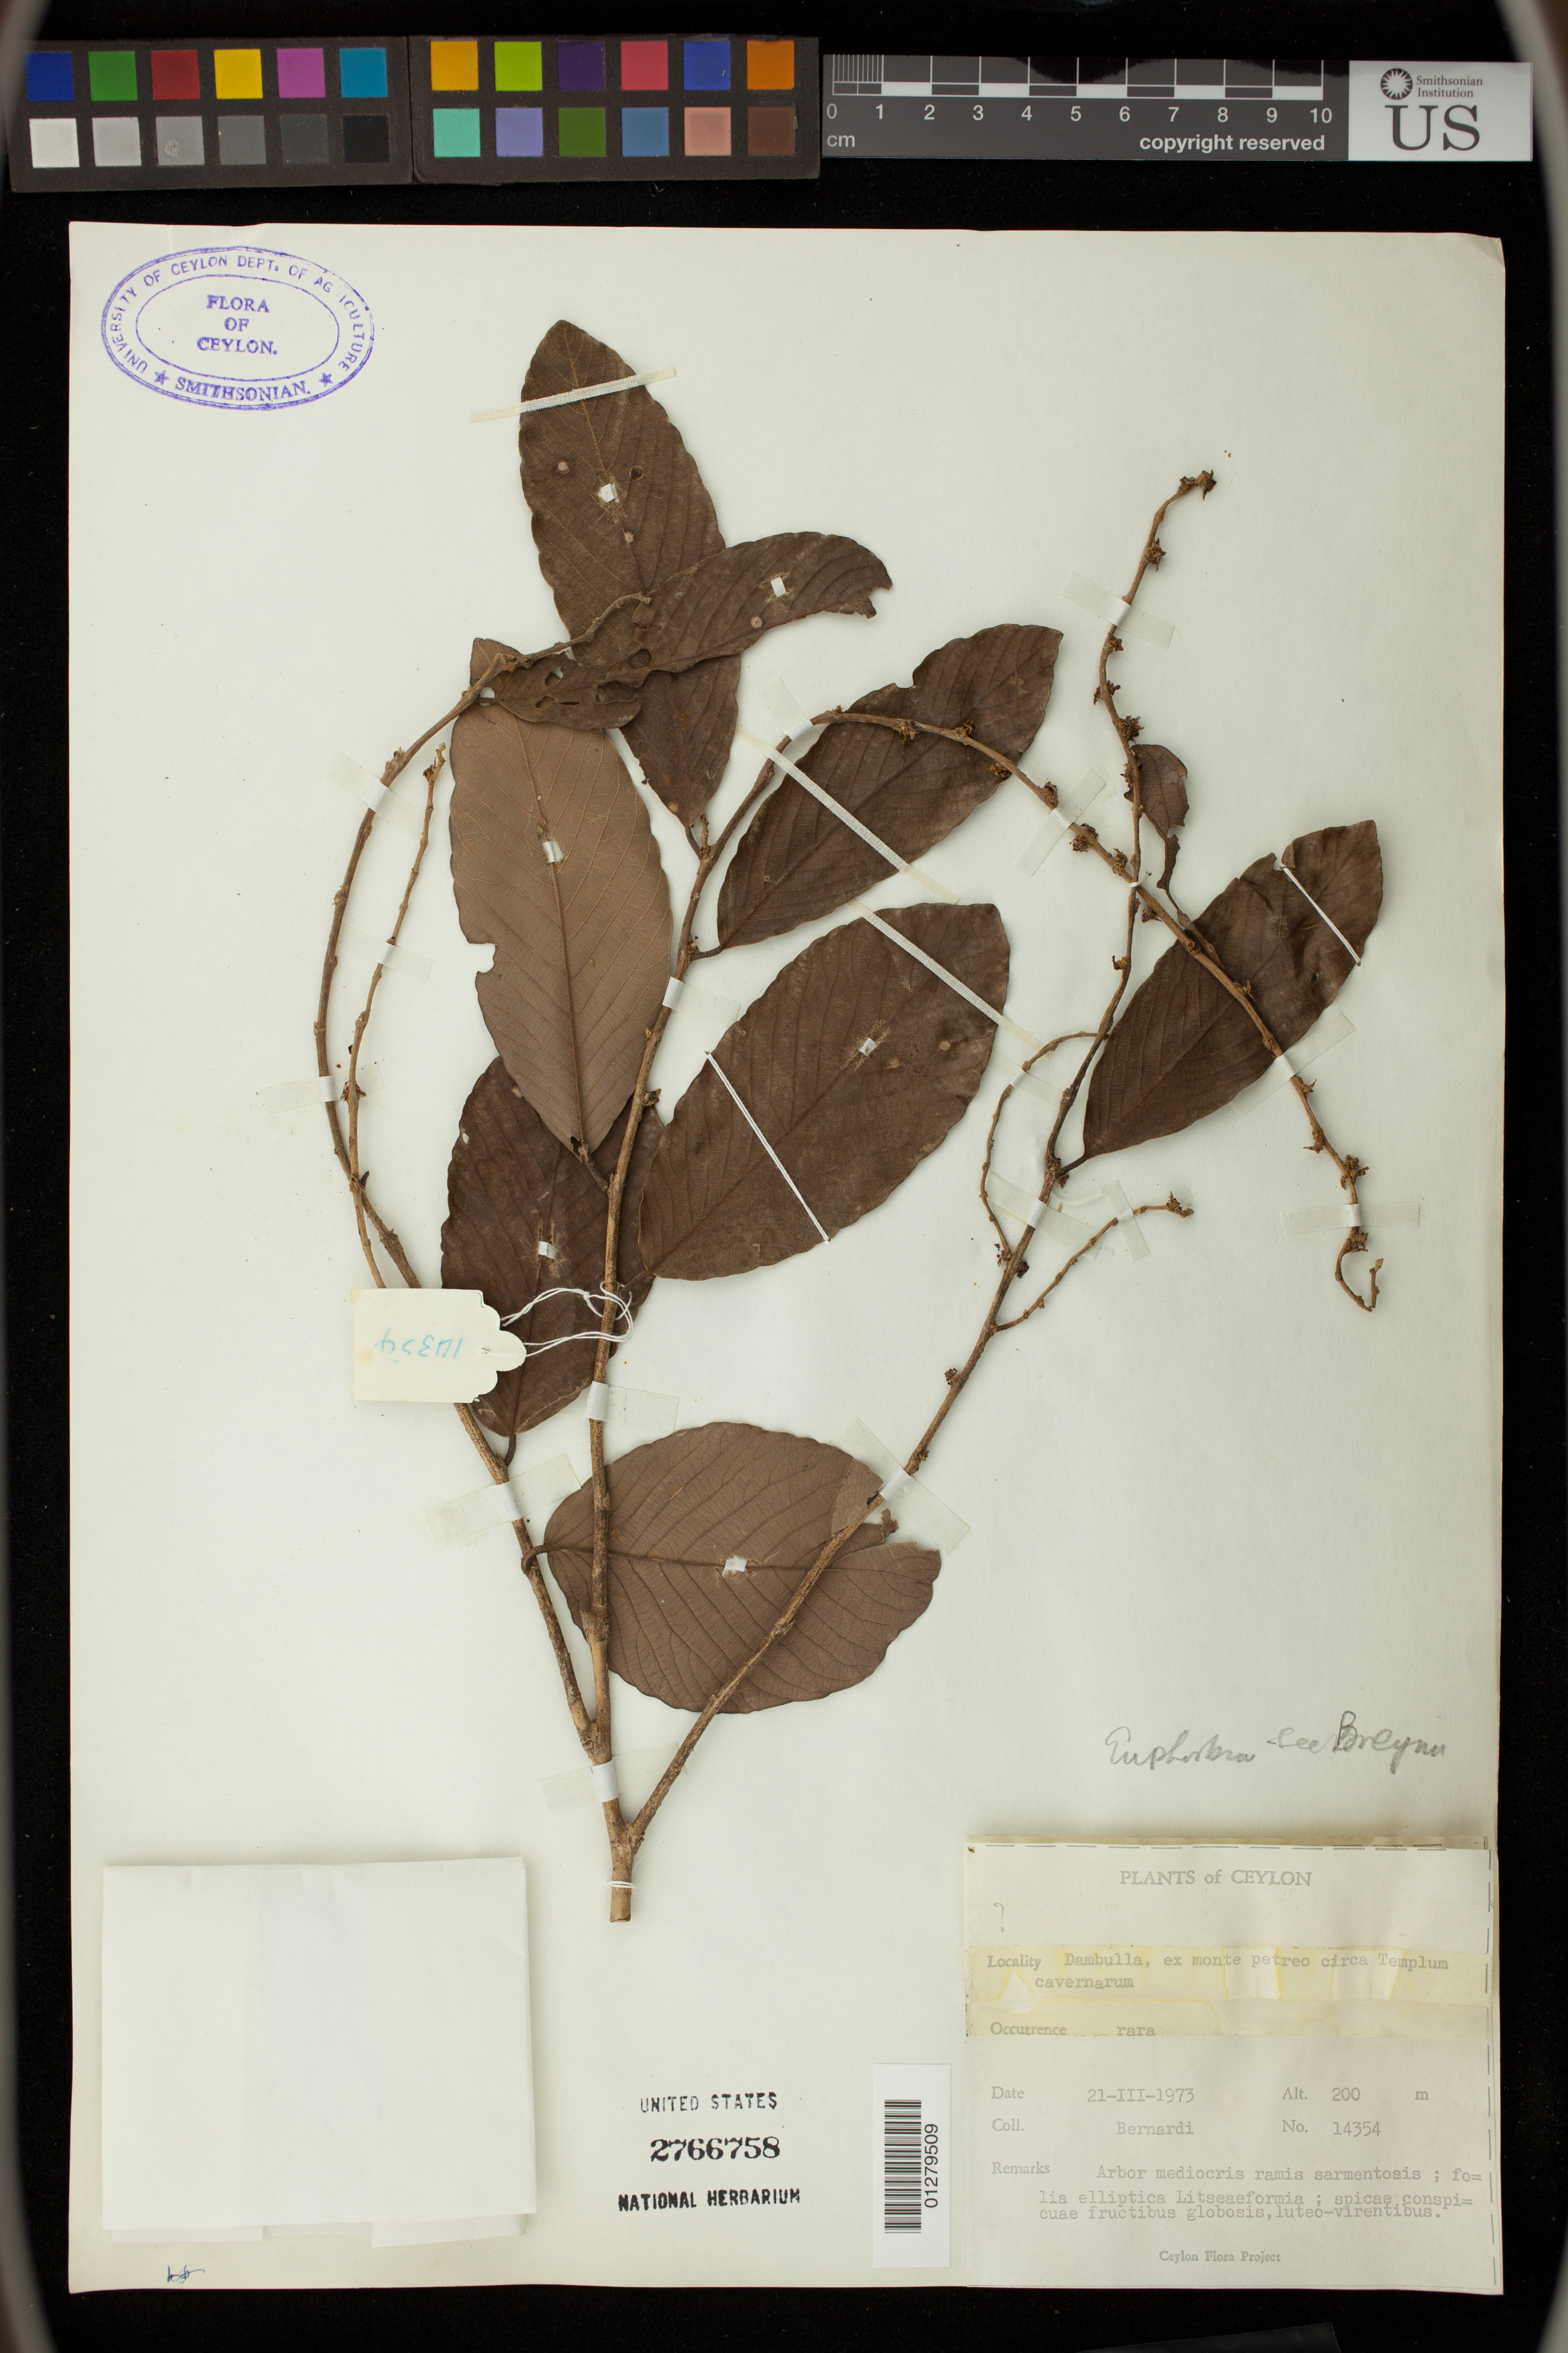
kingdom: Plantae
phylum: Tracheophyta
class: Magnoliopsida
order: Malpighiales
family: Phyllanthaceae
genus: Breynia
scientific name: Breynia sp.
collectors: Bernardi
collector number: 14354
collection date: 1973-03-21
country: Sri Lanka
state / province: Central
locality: Ceylon. Dambulla, ex monte petreo circa Templum cavernarum.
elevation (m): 200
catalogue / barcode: US 2766758